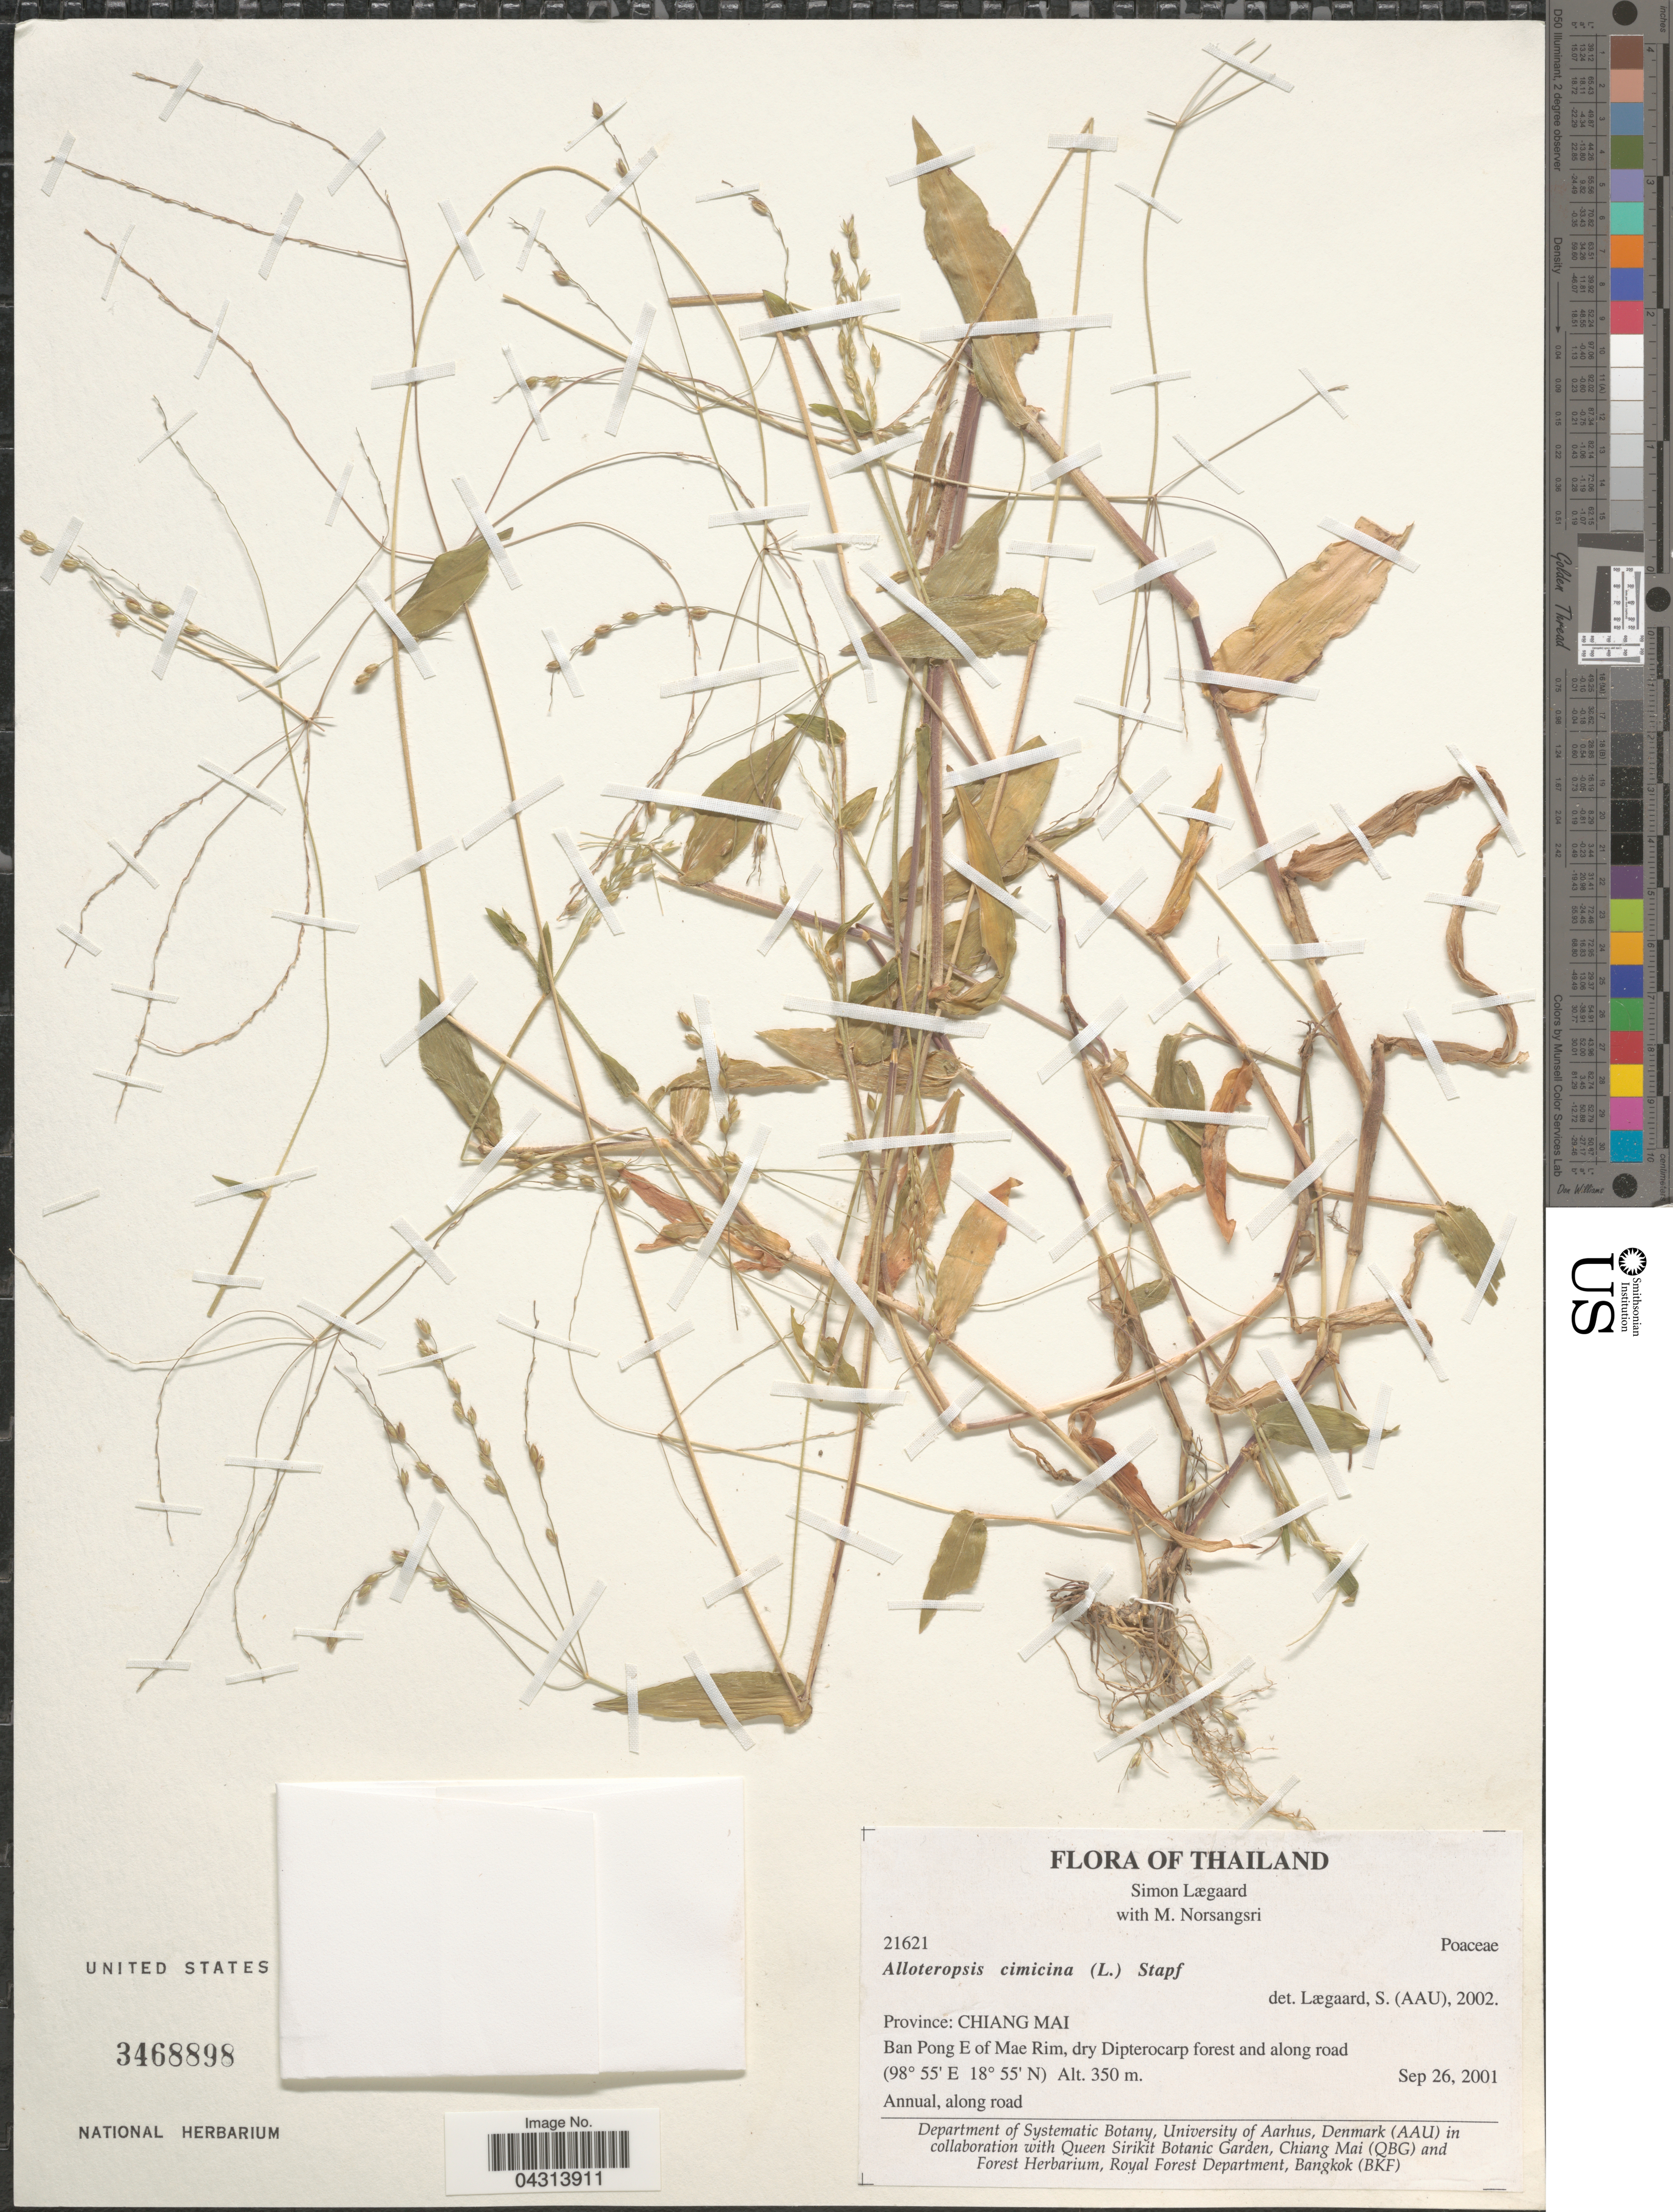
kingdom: Plantae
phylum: Tracheophyta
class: Liliopsida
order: Poales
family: Poaceae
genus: Alloteropsis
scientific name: Alloteropsis semialata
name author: (R. Br.) Hitchc.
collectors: S. Lægaard & M. Norsangsri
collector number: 21621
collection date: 2001-09-26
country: Thailand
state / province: Chiang Mai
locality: Ban Pong E of Mae Rim, dry Dipterocarp forest and along road.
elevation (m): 350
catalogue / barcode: US 3468898